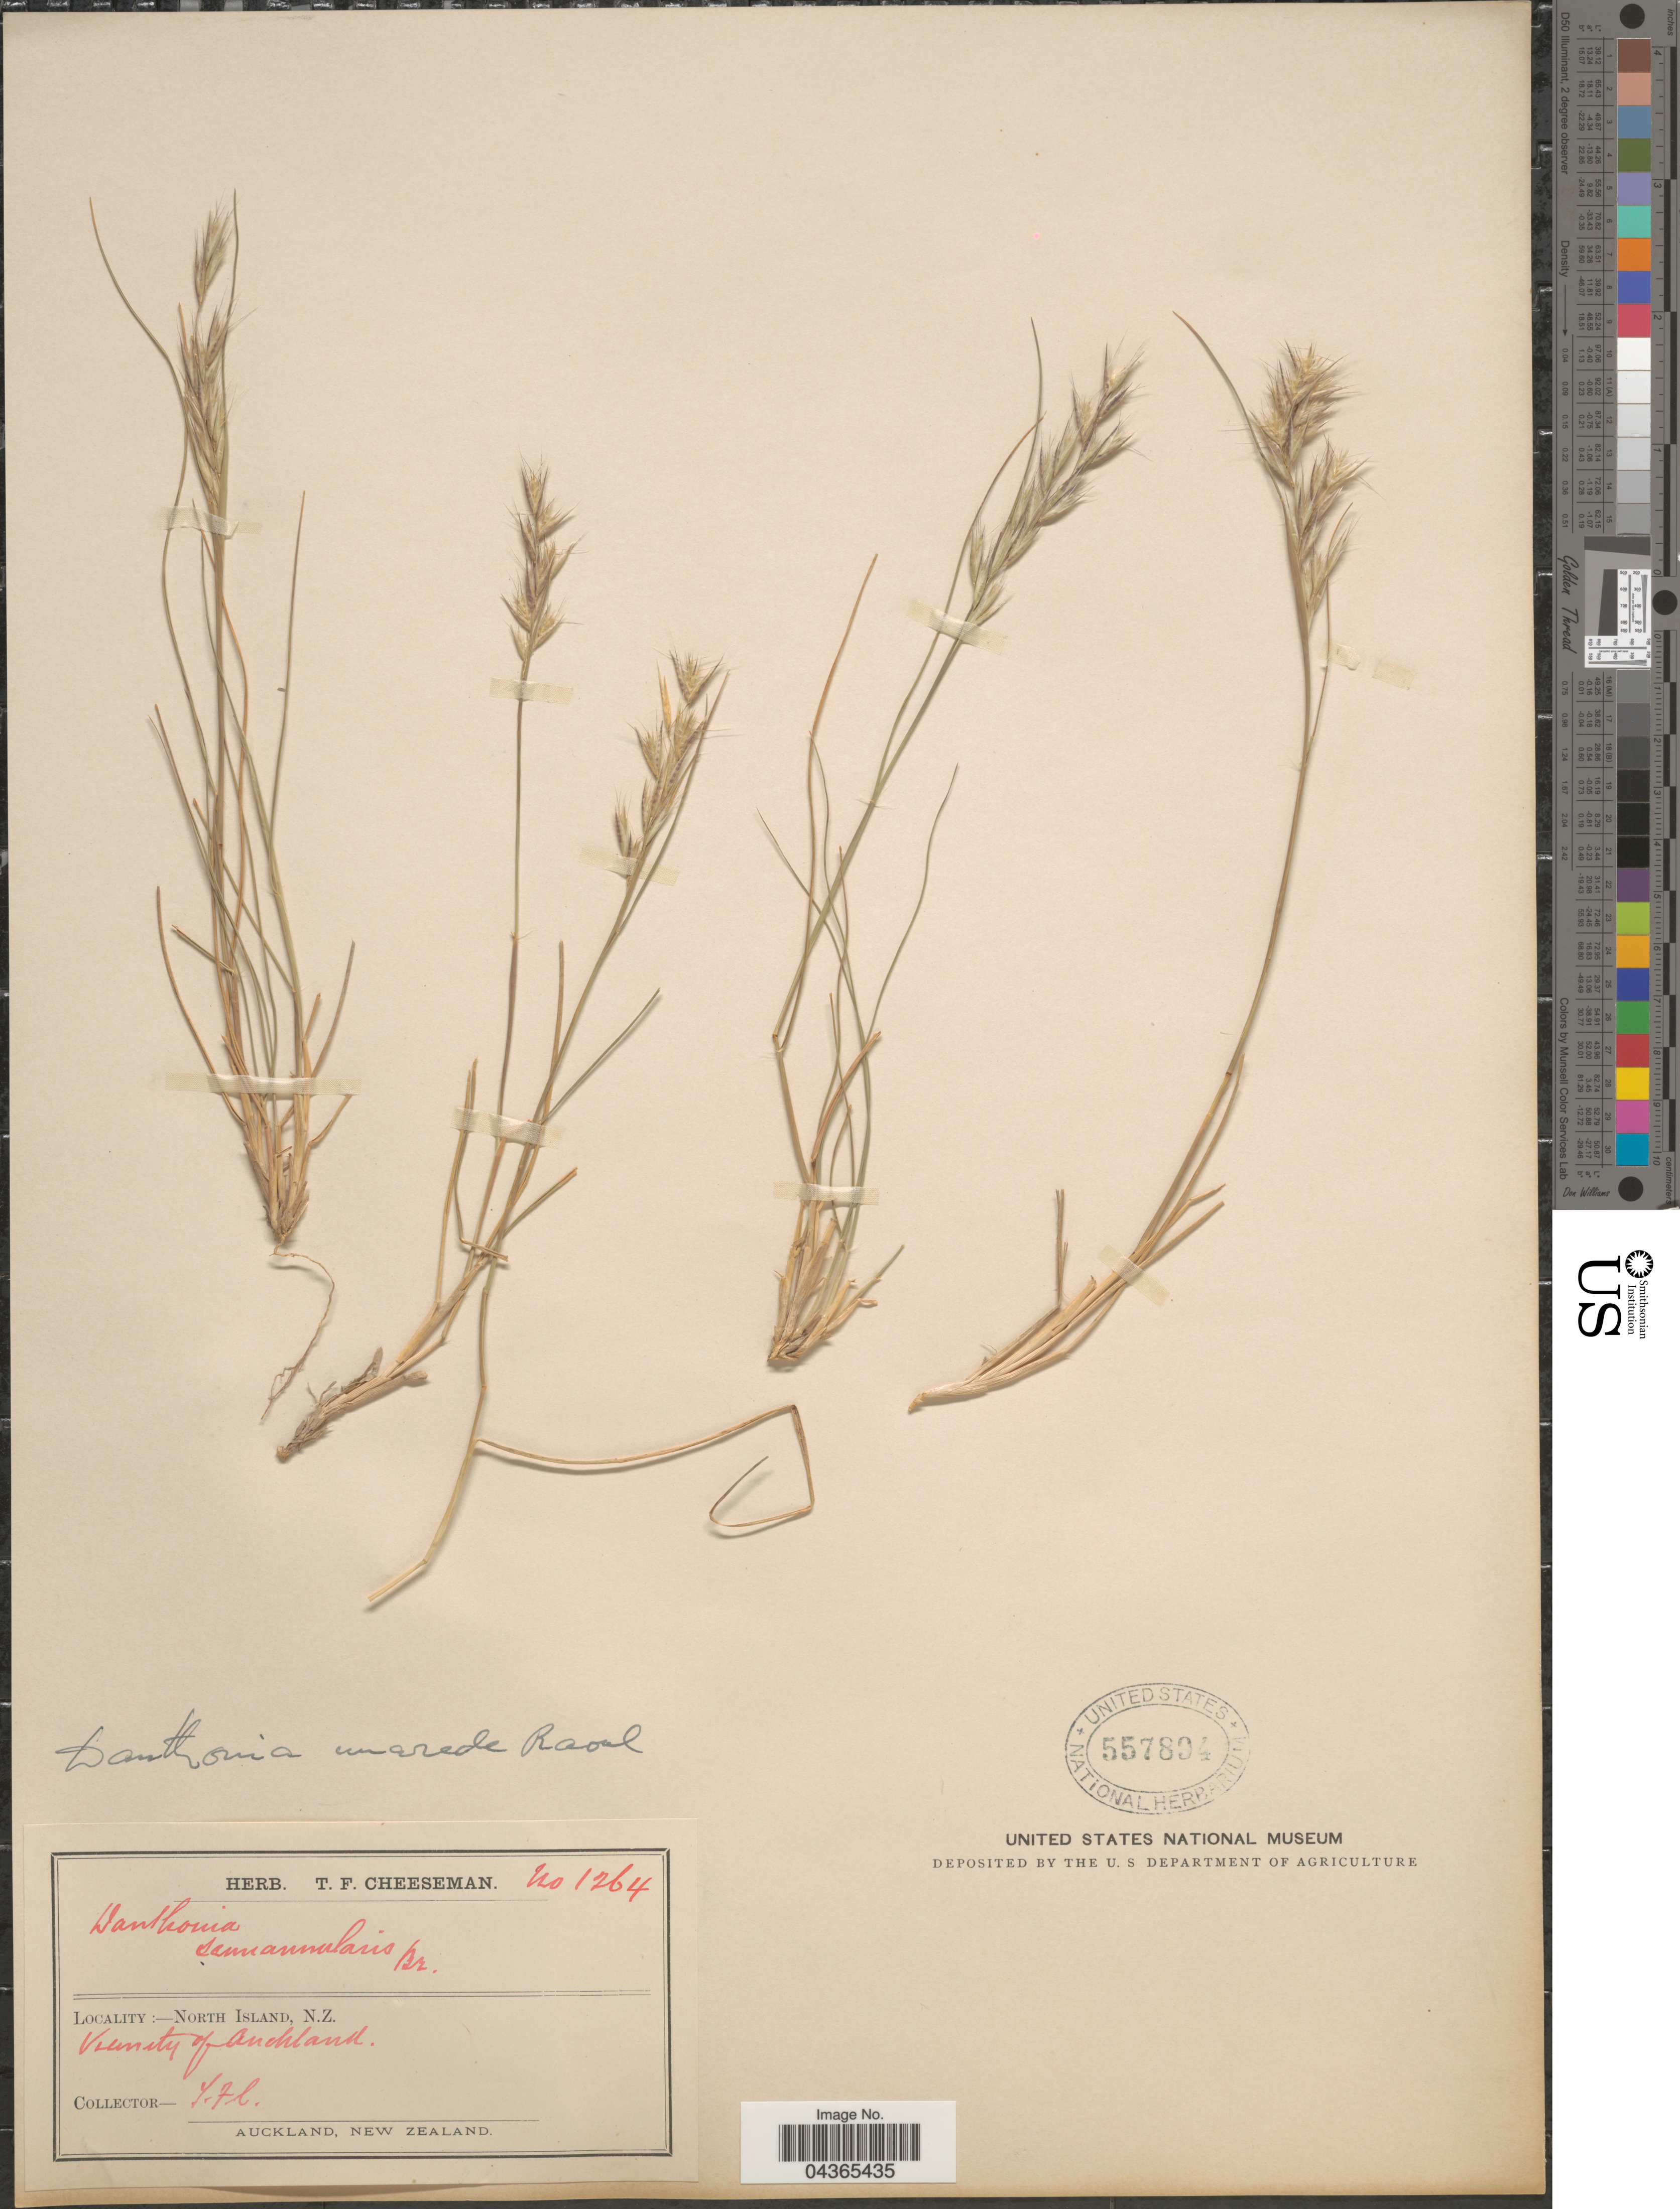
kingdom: Plantae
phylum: Tracheophyta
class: Liliopsida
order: Poales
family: Poaceae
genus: Rytidosperma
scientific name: Rytidosperma unarede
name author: (M. Raoul) Connor & Edgar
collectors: T. F. Cheeseman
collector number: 1264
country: New Zealand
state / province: Auckland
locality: North Island. Vicinity of Auckland.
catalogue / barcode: US 557804